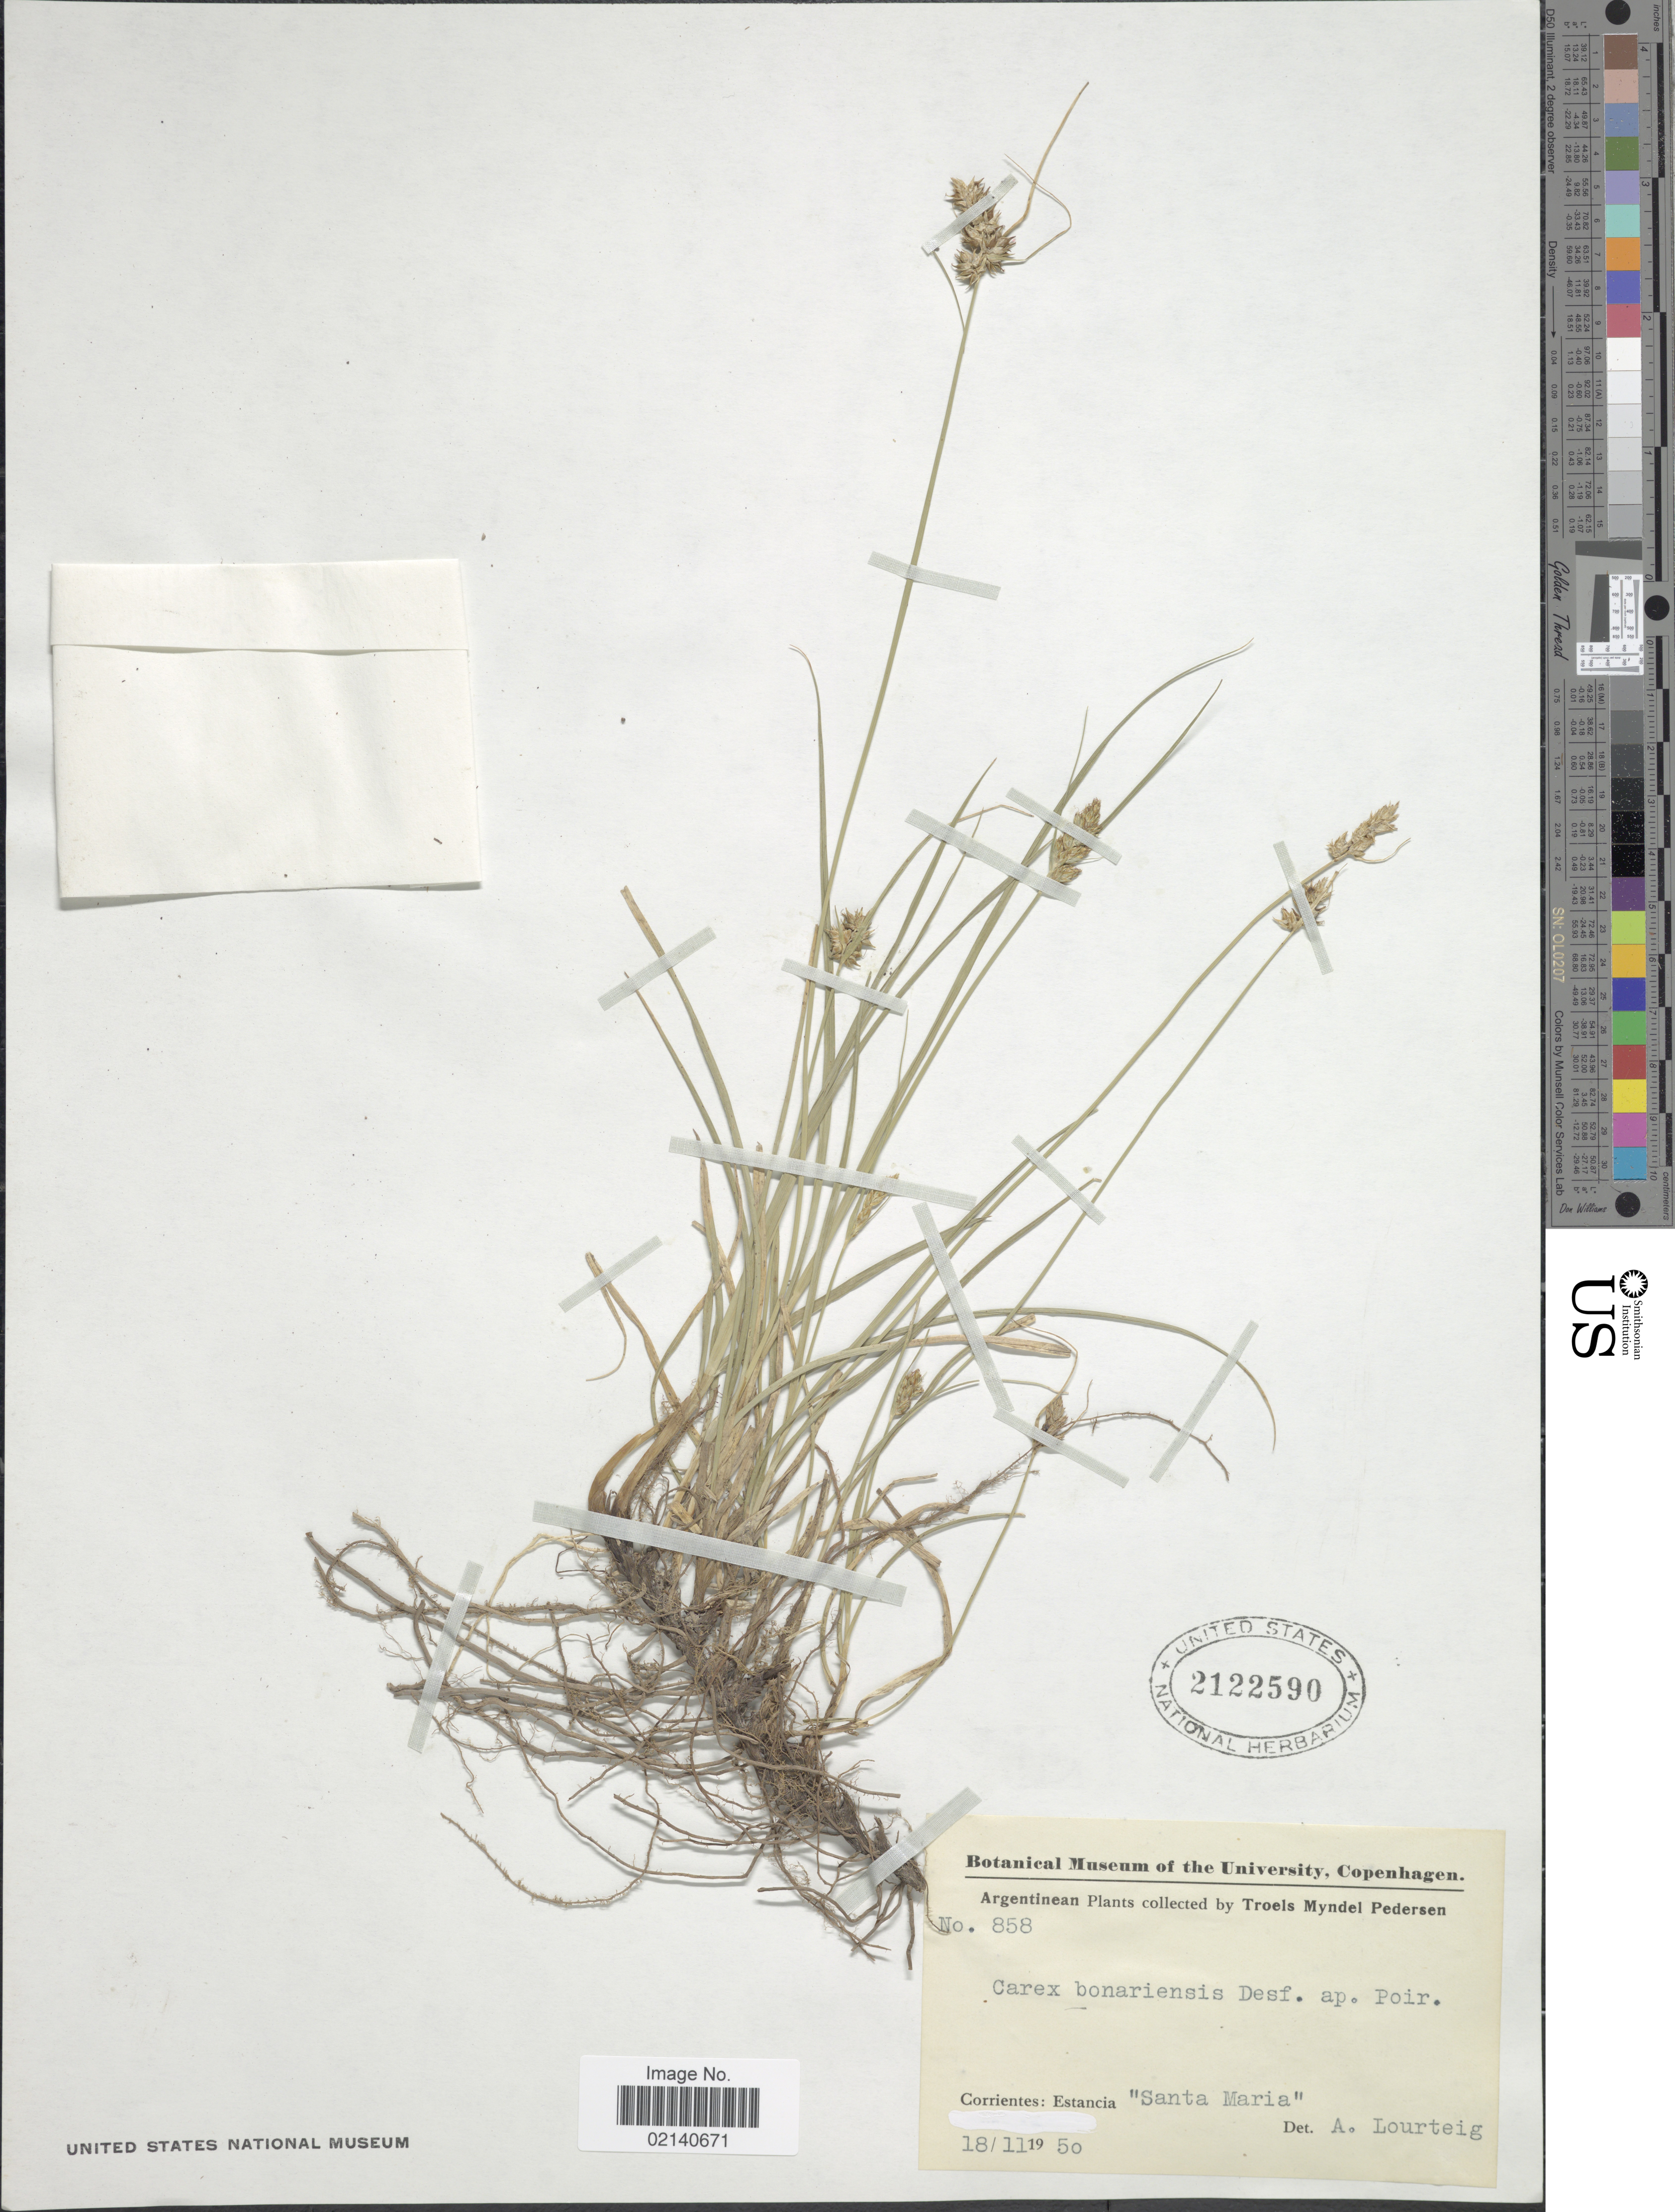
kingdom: Plantae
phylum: Tracheophyta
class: Liliopsida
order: Poales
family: Cyperaceae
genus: Carex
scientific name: Carex bonariensis var. bonariensis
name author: Desf. ex Poir.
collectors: T. Pederson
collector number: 858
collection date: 1950-11-18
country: Argentina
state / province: Corrientes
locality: Estancia "Santa Maria"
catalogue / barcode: US 2122590